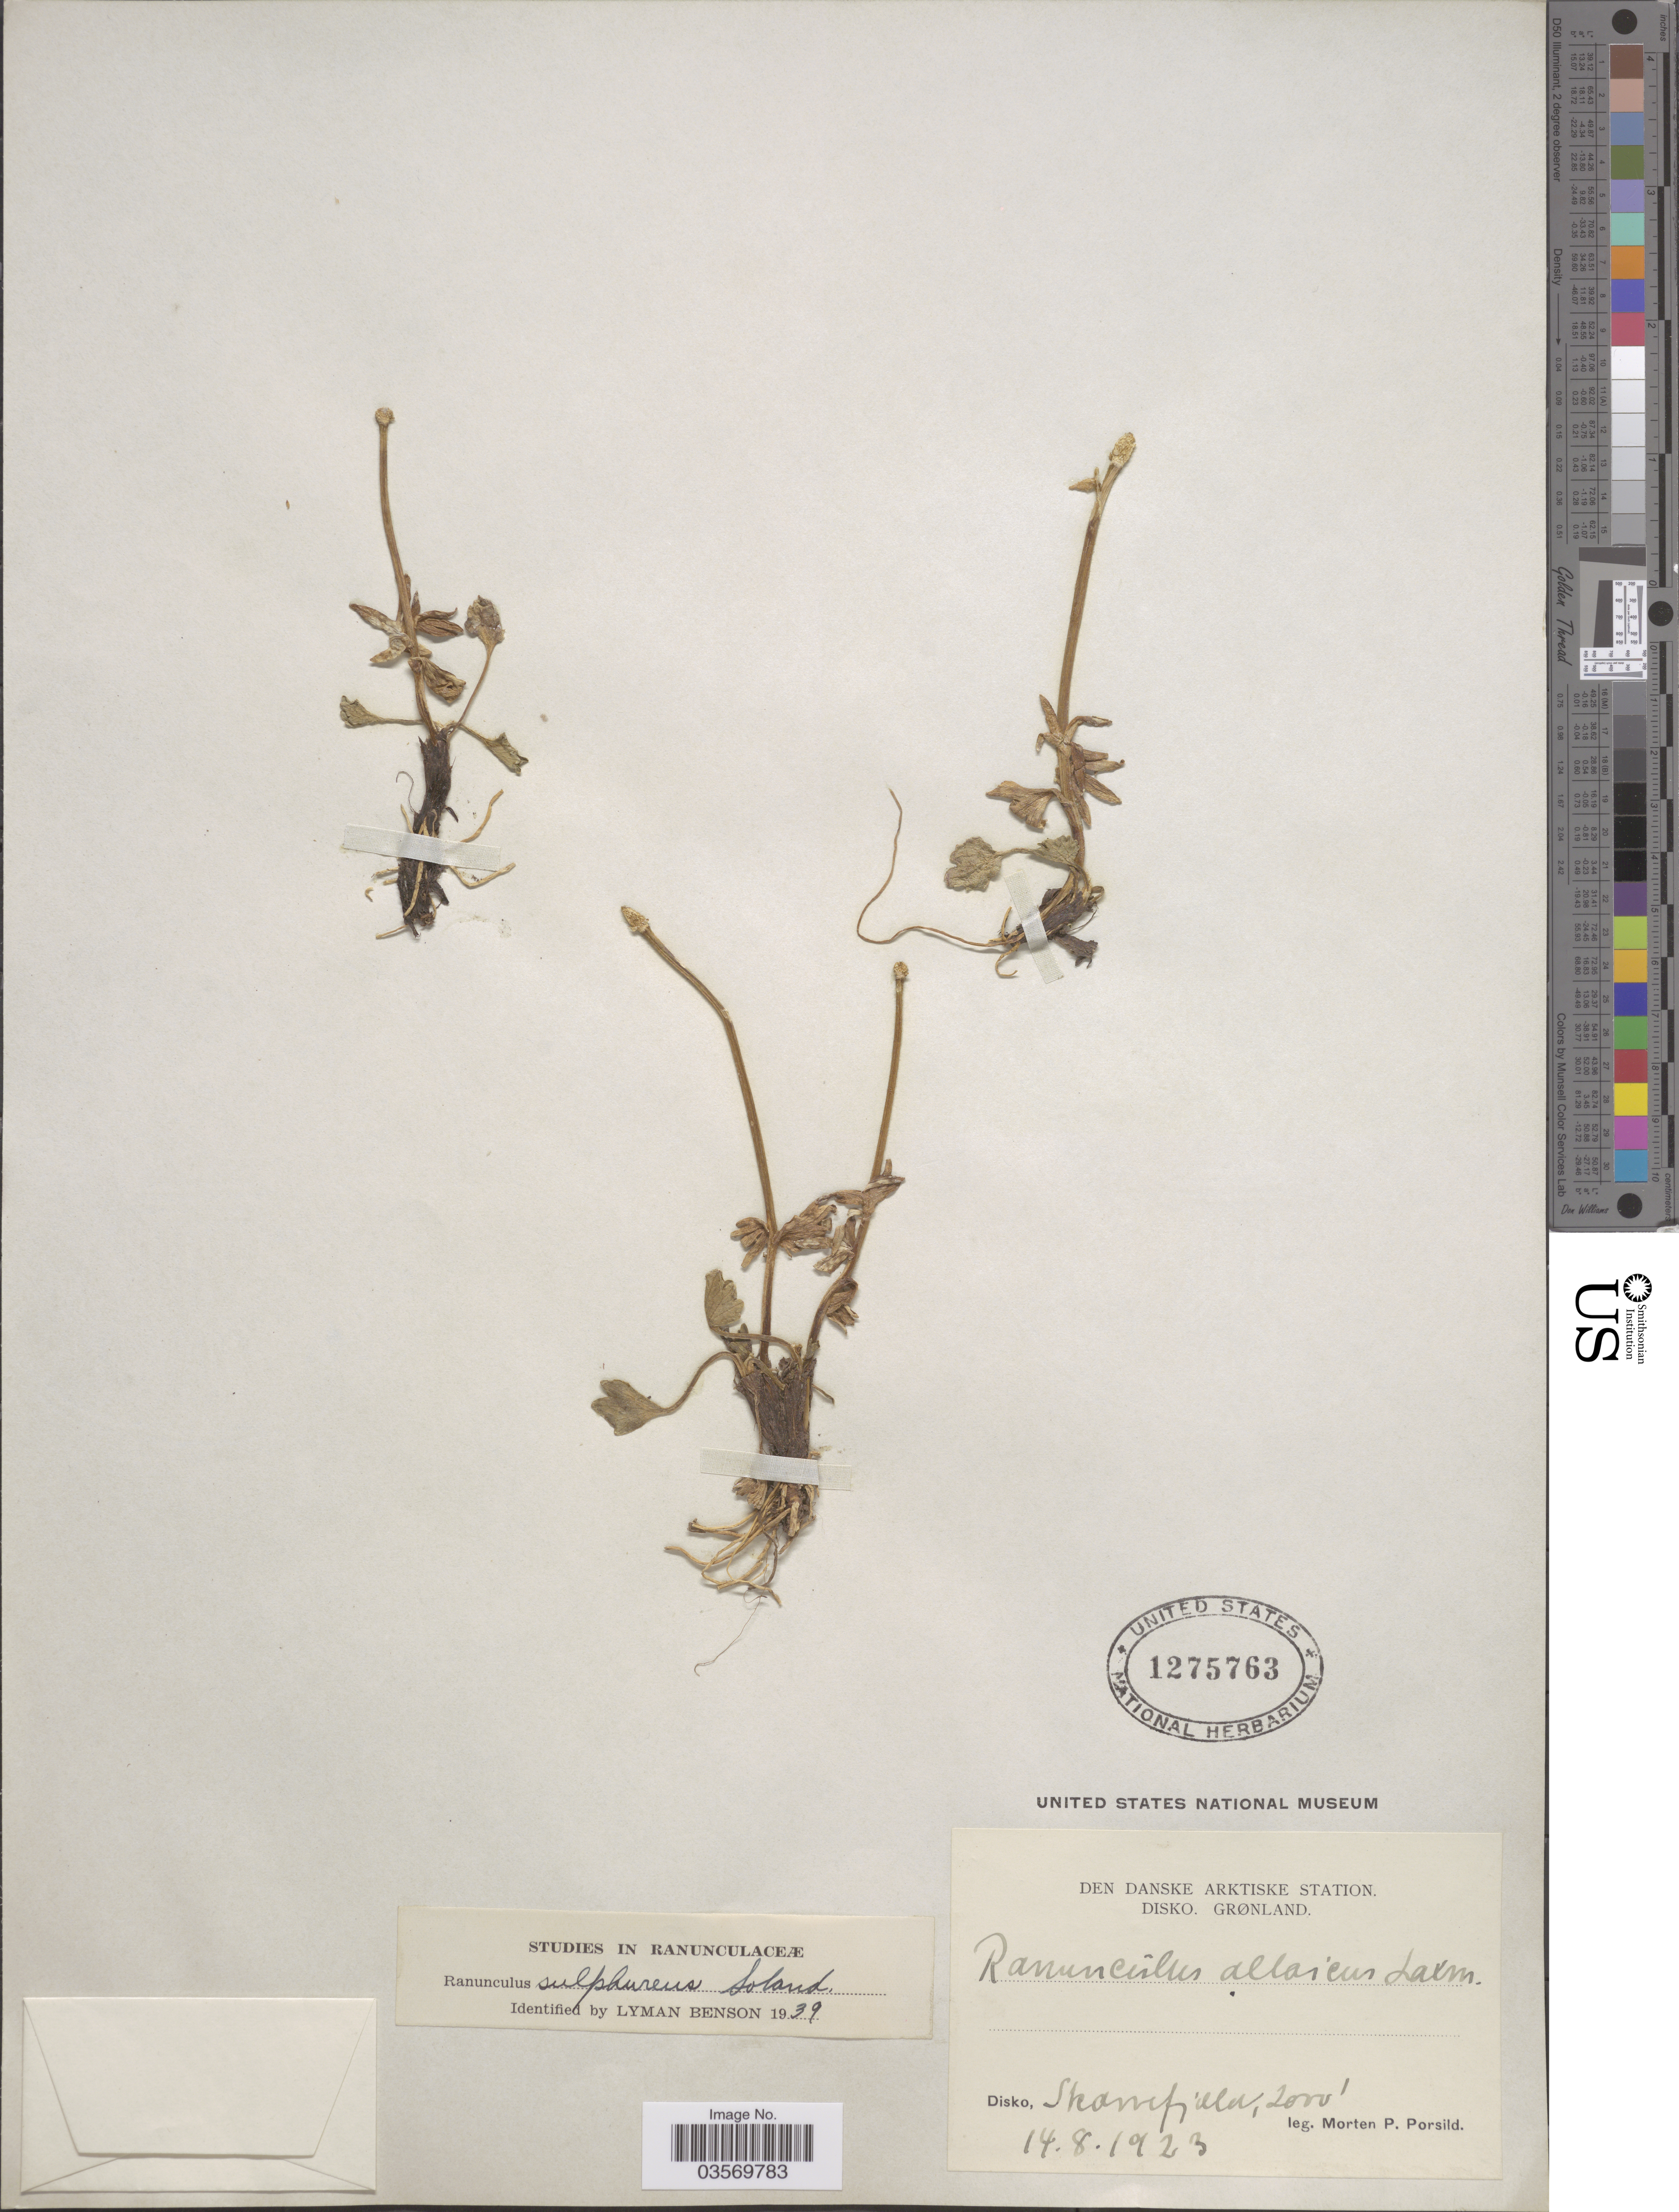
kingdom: Plantae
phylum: Tracheophyta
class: Magnoliopsida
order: Ranunculales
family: Ranunculaceae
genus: Ranunculus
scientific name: Ranunculus sulphureus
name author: Sol.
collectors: M. P. Porsild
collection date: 1923-08-14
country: Greenland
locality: Den Danske Arktiske Station. Disko. Grønland. Disko, Skarvefjeld.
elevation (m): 610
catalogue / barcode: US 1275763